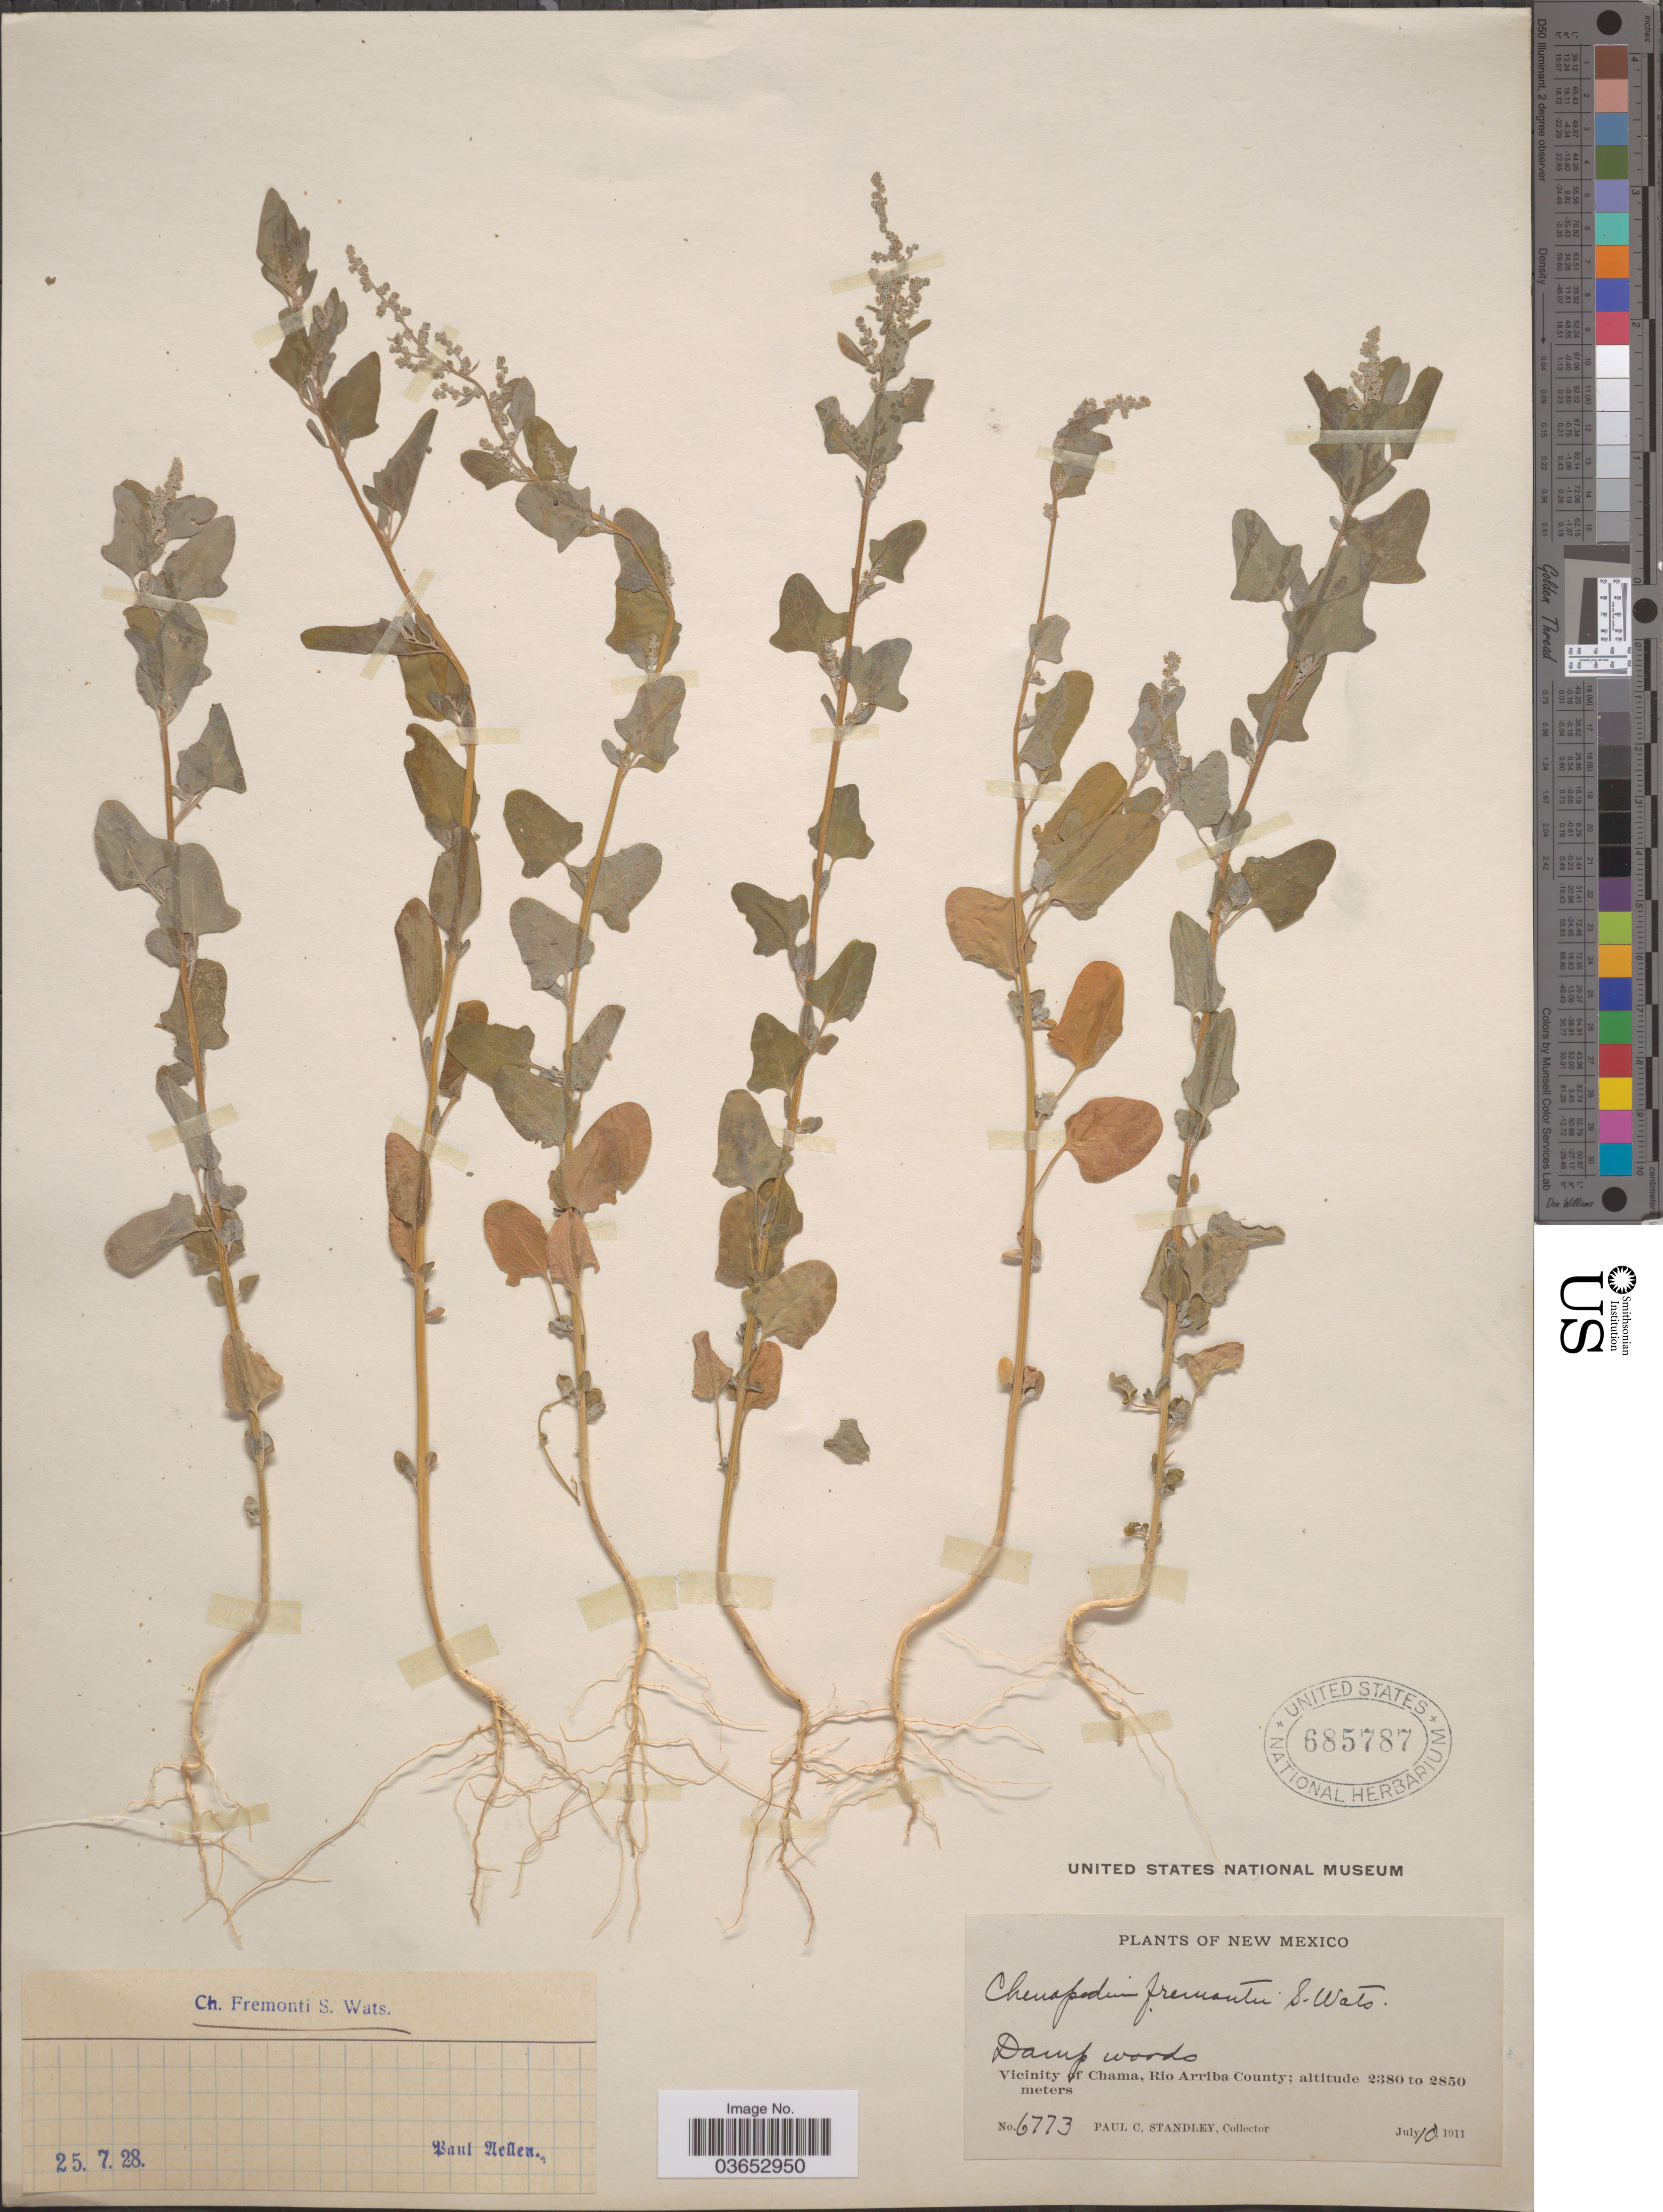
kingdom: Plantae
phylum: Tracheophyta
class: Magnoliopsida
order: Caryophyllales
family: Amaranthaceae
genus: Chenopodium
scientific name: Chenopodium fremontii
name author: S. Watson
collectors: P. C. Standley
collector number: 6773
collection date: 1911-07-10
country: United States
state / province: New Mexico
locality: Vicinity of Chama, Rio Arribo County.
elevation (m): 2380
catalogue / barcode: US 685787